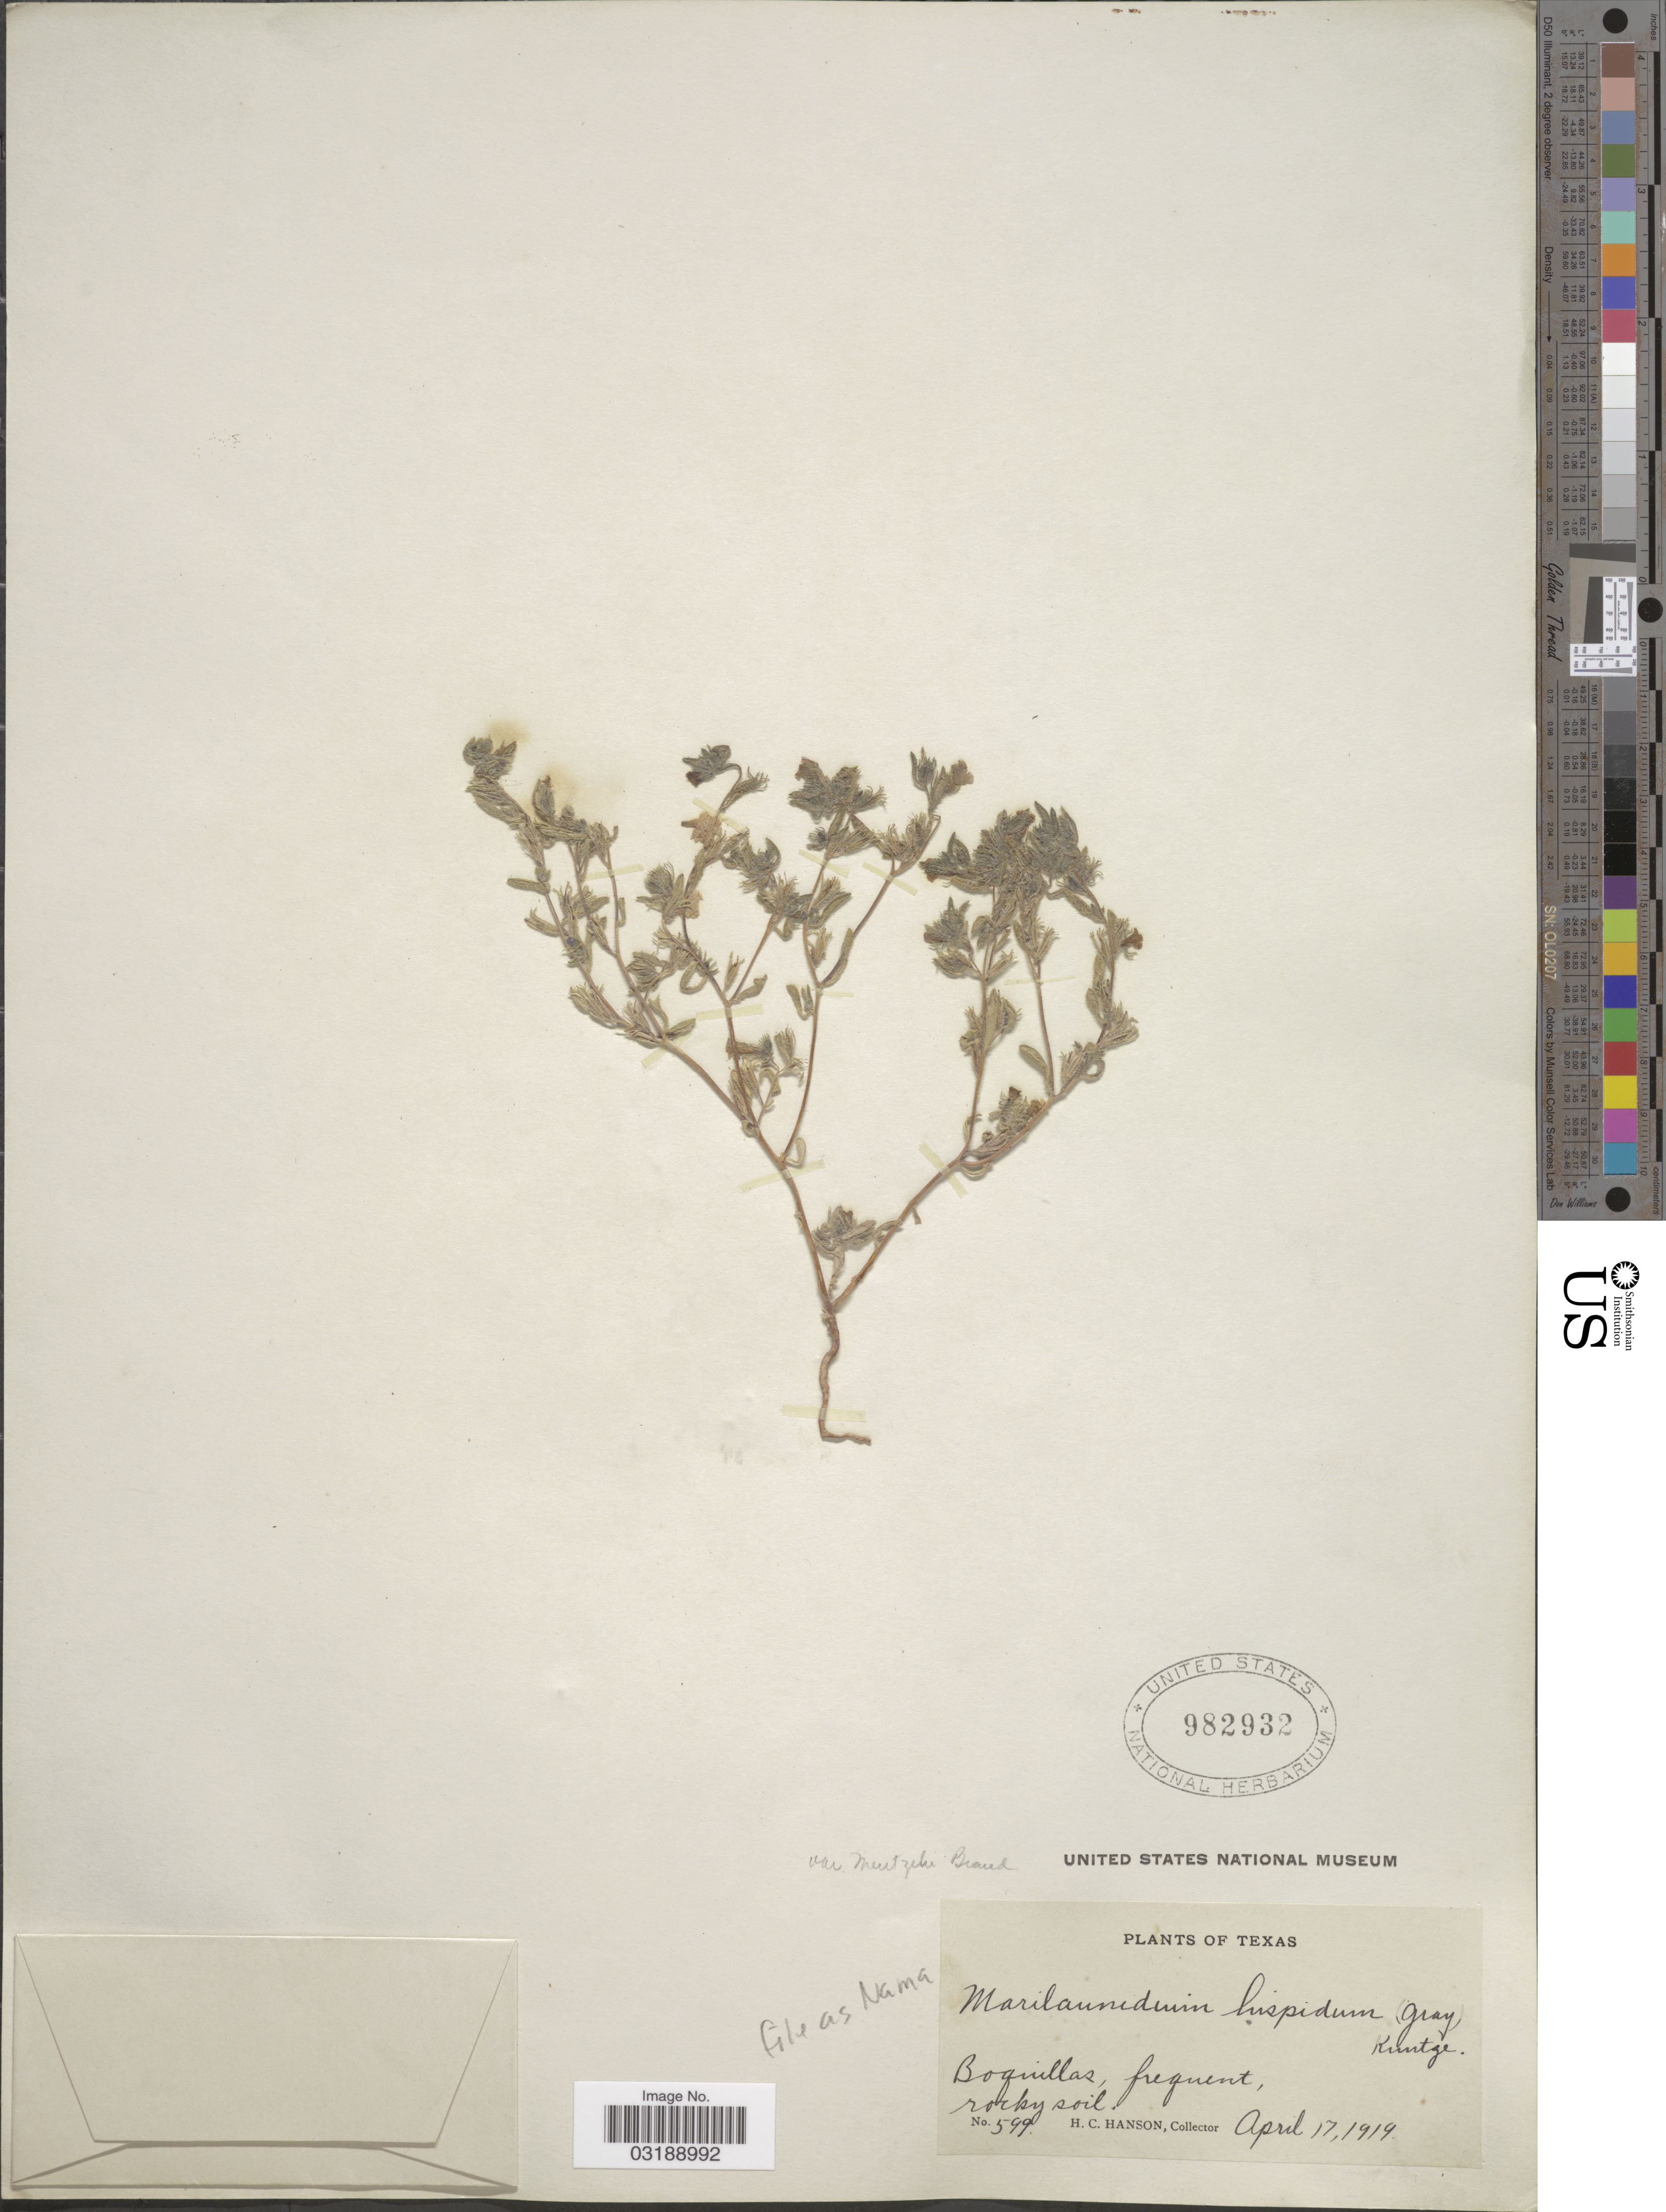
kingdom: Plantae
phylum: Tracheophyta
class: Magnoliopsida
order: Boraginales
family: Namaceae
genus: Nama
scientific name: Nama hispida var. mentzelii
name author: Brand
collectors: H. Hanson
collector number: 599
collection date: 1919-04-17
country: United States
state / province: Texas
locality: Boquillas.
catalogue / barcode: US 982932